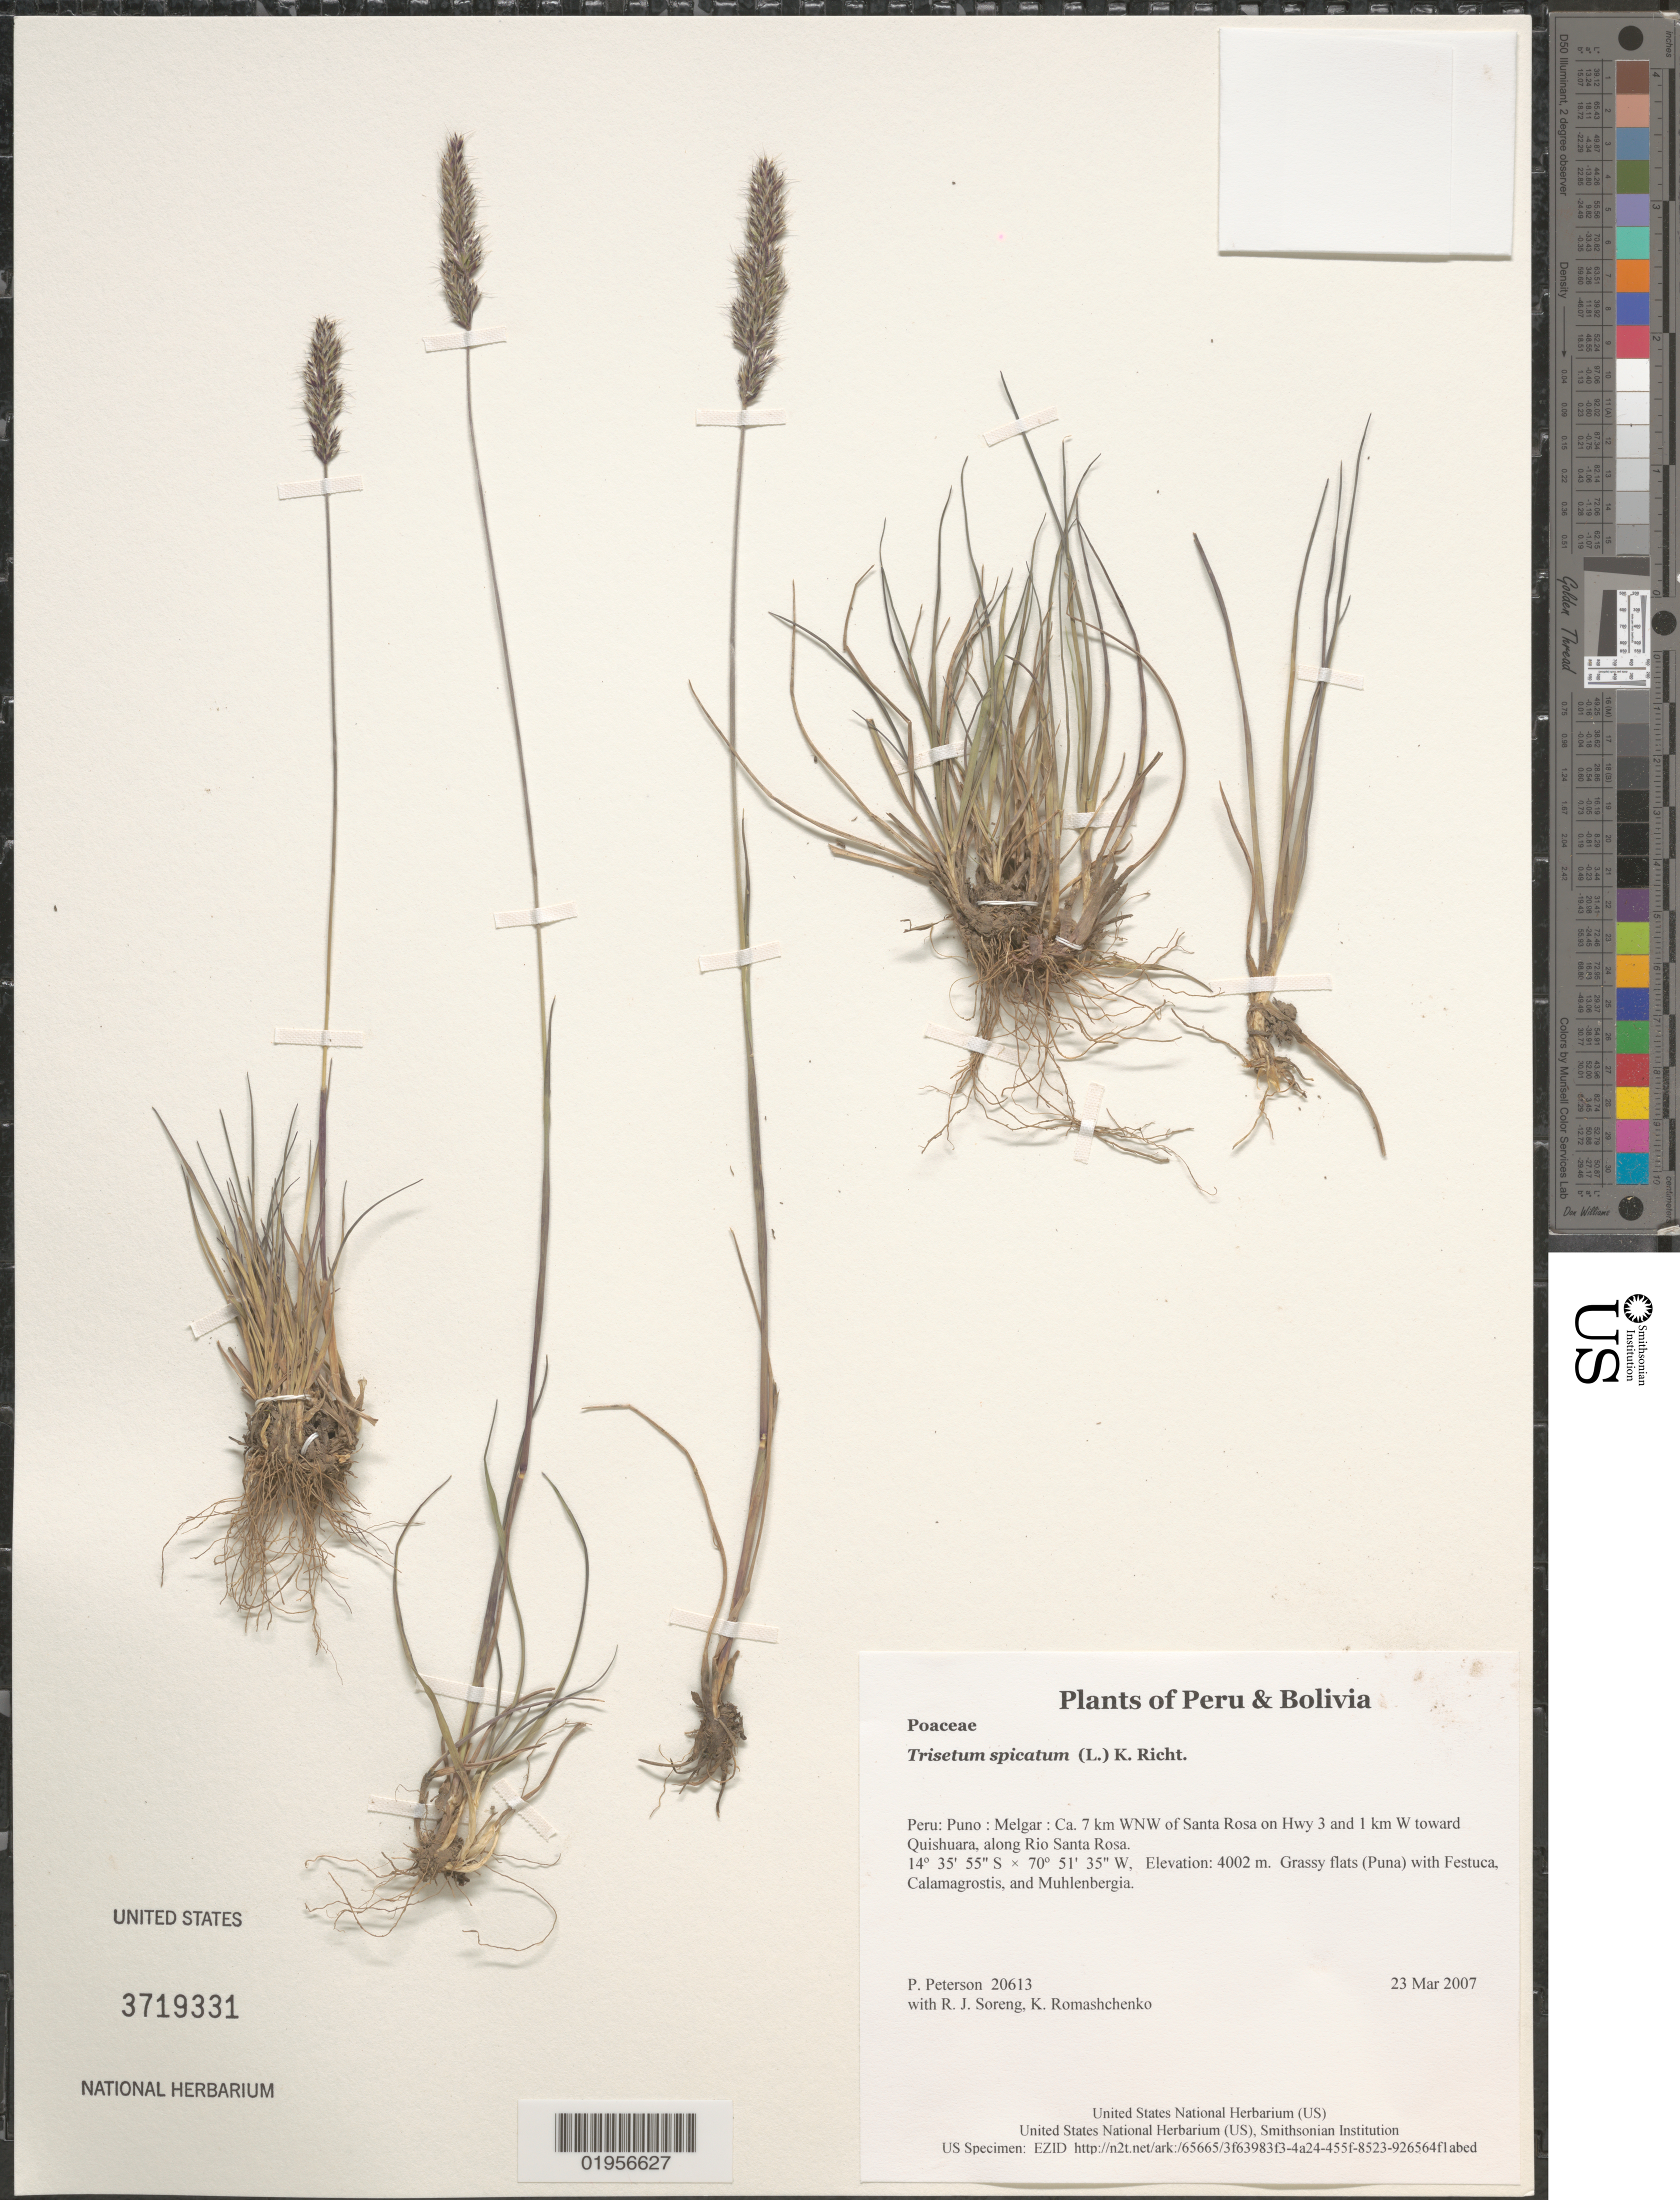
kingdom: Plantae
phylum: Tracheophyta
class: Liliopsida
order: Poales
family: Poaceae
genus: Trisetum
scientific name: Trisetum spicatum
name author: (L.) K. Richt.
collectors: P. M. Peterson, R. J. Soreng & K. Romashchenko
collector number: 20613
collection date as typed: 23 Mar 2007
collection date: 2007-03-23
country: Peru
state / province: Puno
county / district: Melgar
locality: Ca. 7 km WNW of Santa Rosa on Hwy 3 and 1 km W toward Quishuara, along Rio Santa Rosa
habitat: Grassy flats (Puna) with Festuca, Calamagrostis, and Muhlenbergia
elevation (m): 4002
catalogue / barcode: US 3719331